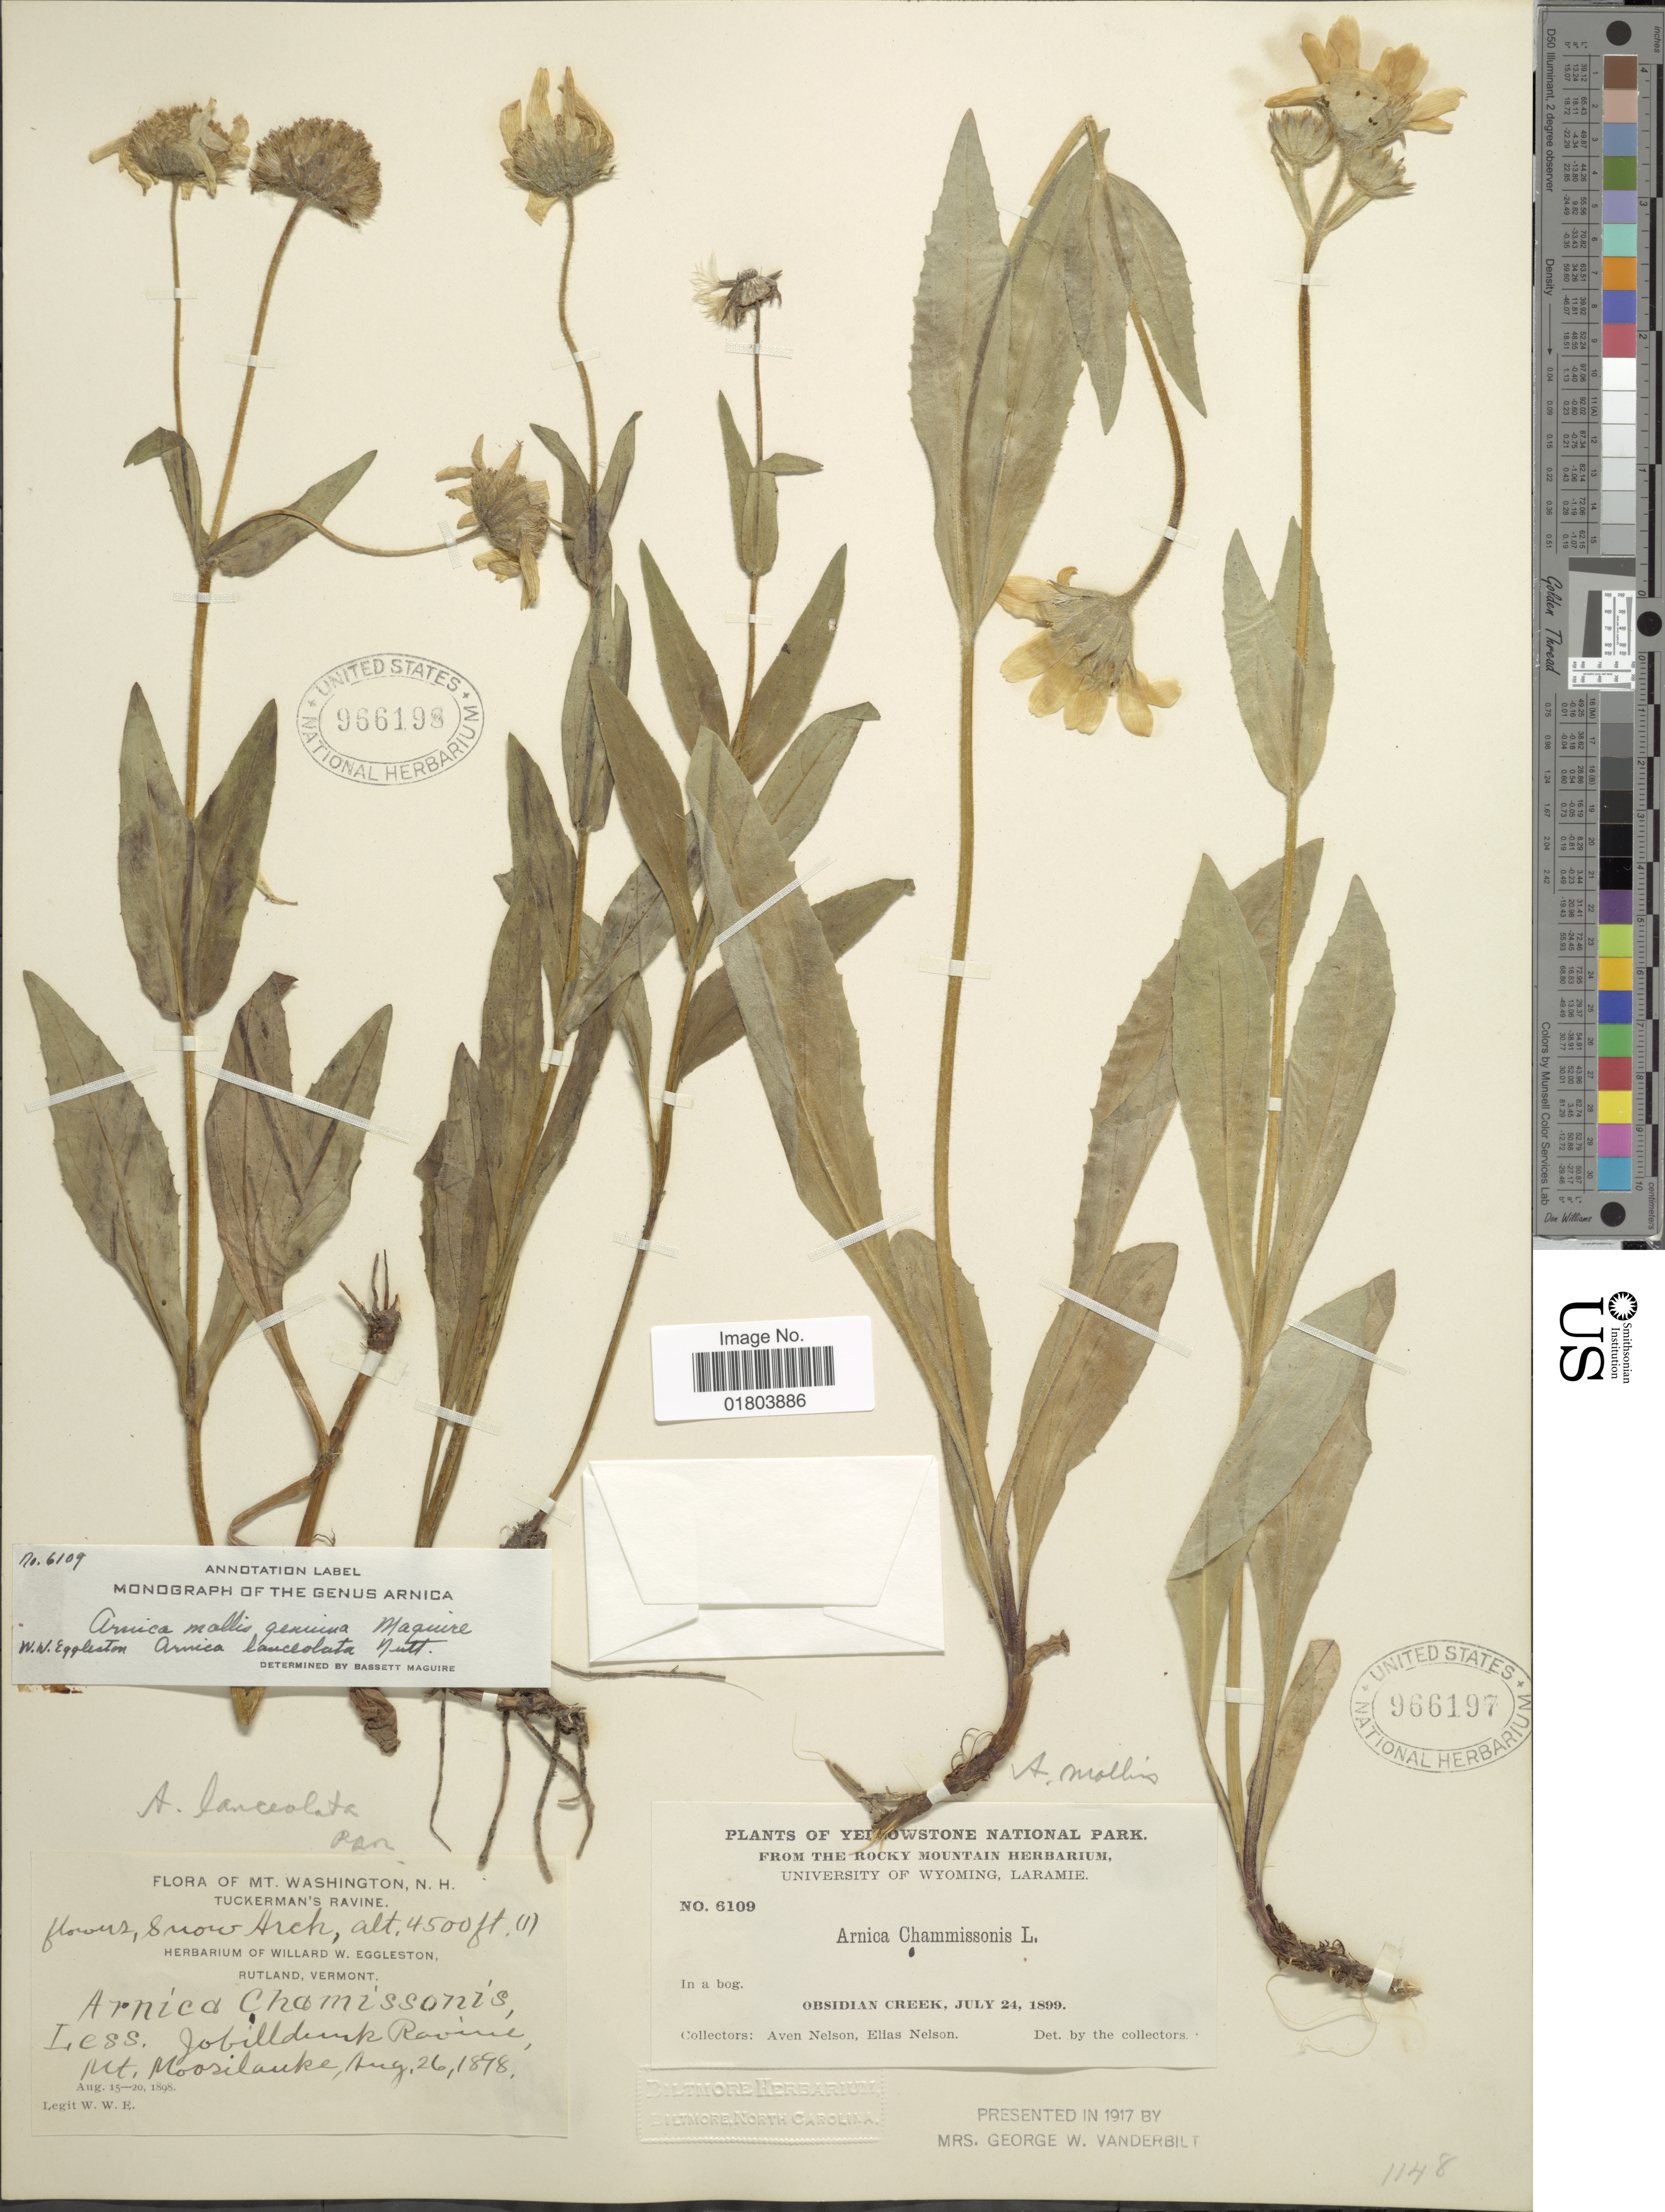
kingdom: Plantae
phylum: Tracheophyta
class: Magnoliopsida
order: Asterales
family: Asteraceae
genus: Arnica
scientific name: Arnica mollis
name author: Hook.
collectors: A. Nelson & E. Nelson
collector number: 6109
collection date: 1899-07-24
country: United States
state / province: Wyoming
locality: Yellowstone National Park, In a bog, Obsidian Creek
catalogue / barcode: US 966197